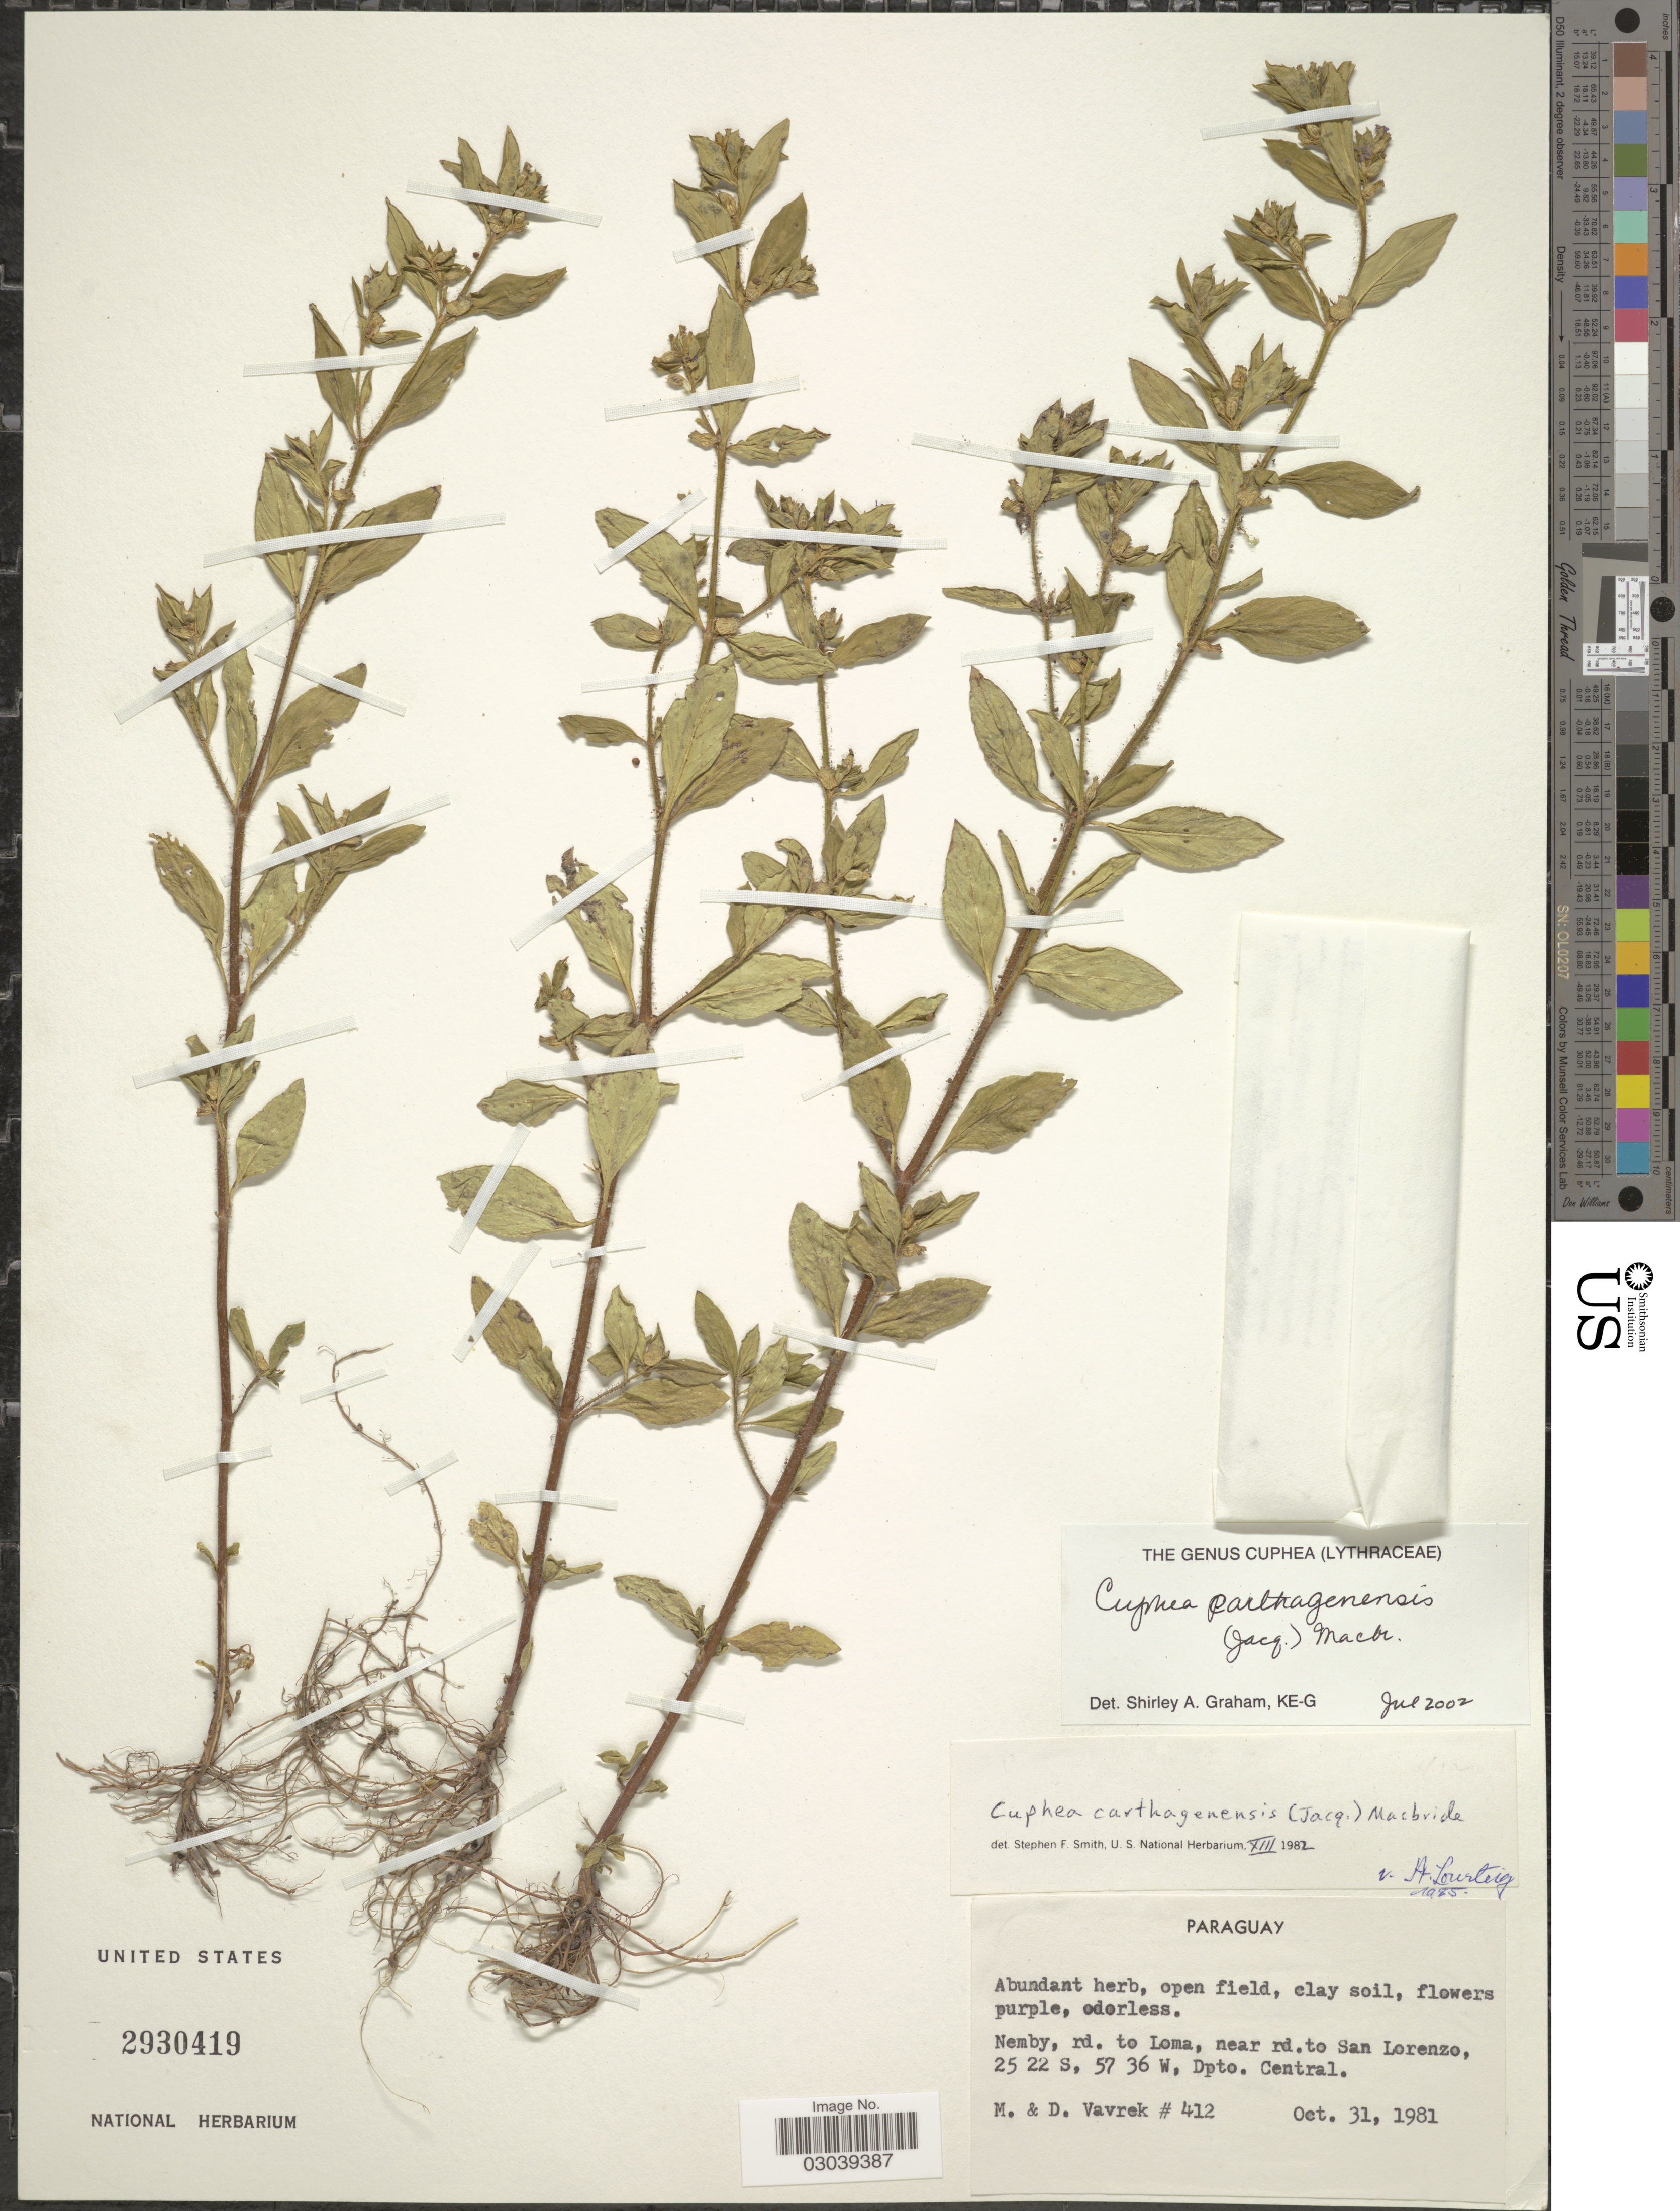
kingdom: Plantae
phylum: Tracheophyta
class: Magnoliopsida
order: Myrtales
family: Lythraceae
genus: Cuphea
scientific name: Cuphea carthagenensis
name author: (Jacq.) J.F. Macbr.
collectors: M. Vavrek & D. Vavrek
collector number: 412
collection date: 1981-10-31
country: Paraguay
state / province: Central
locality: Nemby, rd. to Loma, near rd. to San Lorenzo, Dpto. Central.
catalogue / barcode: US 2930419